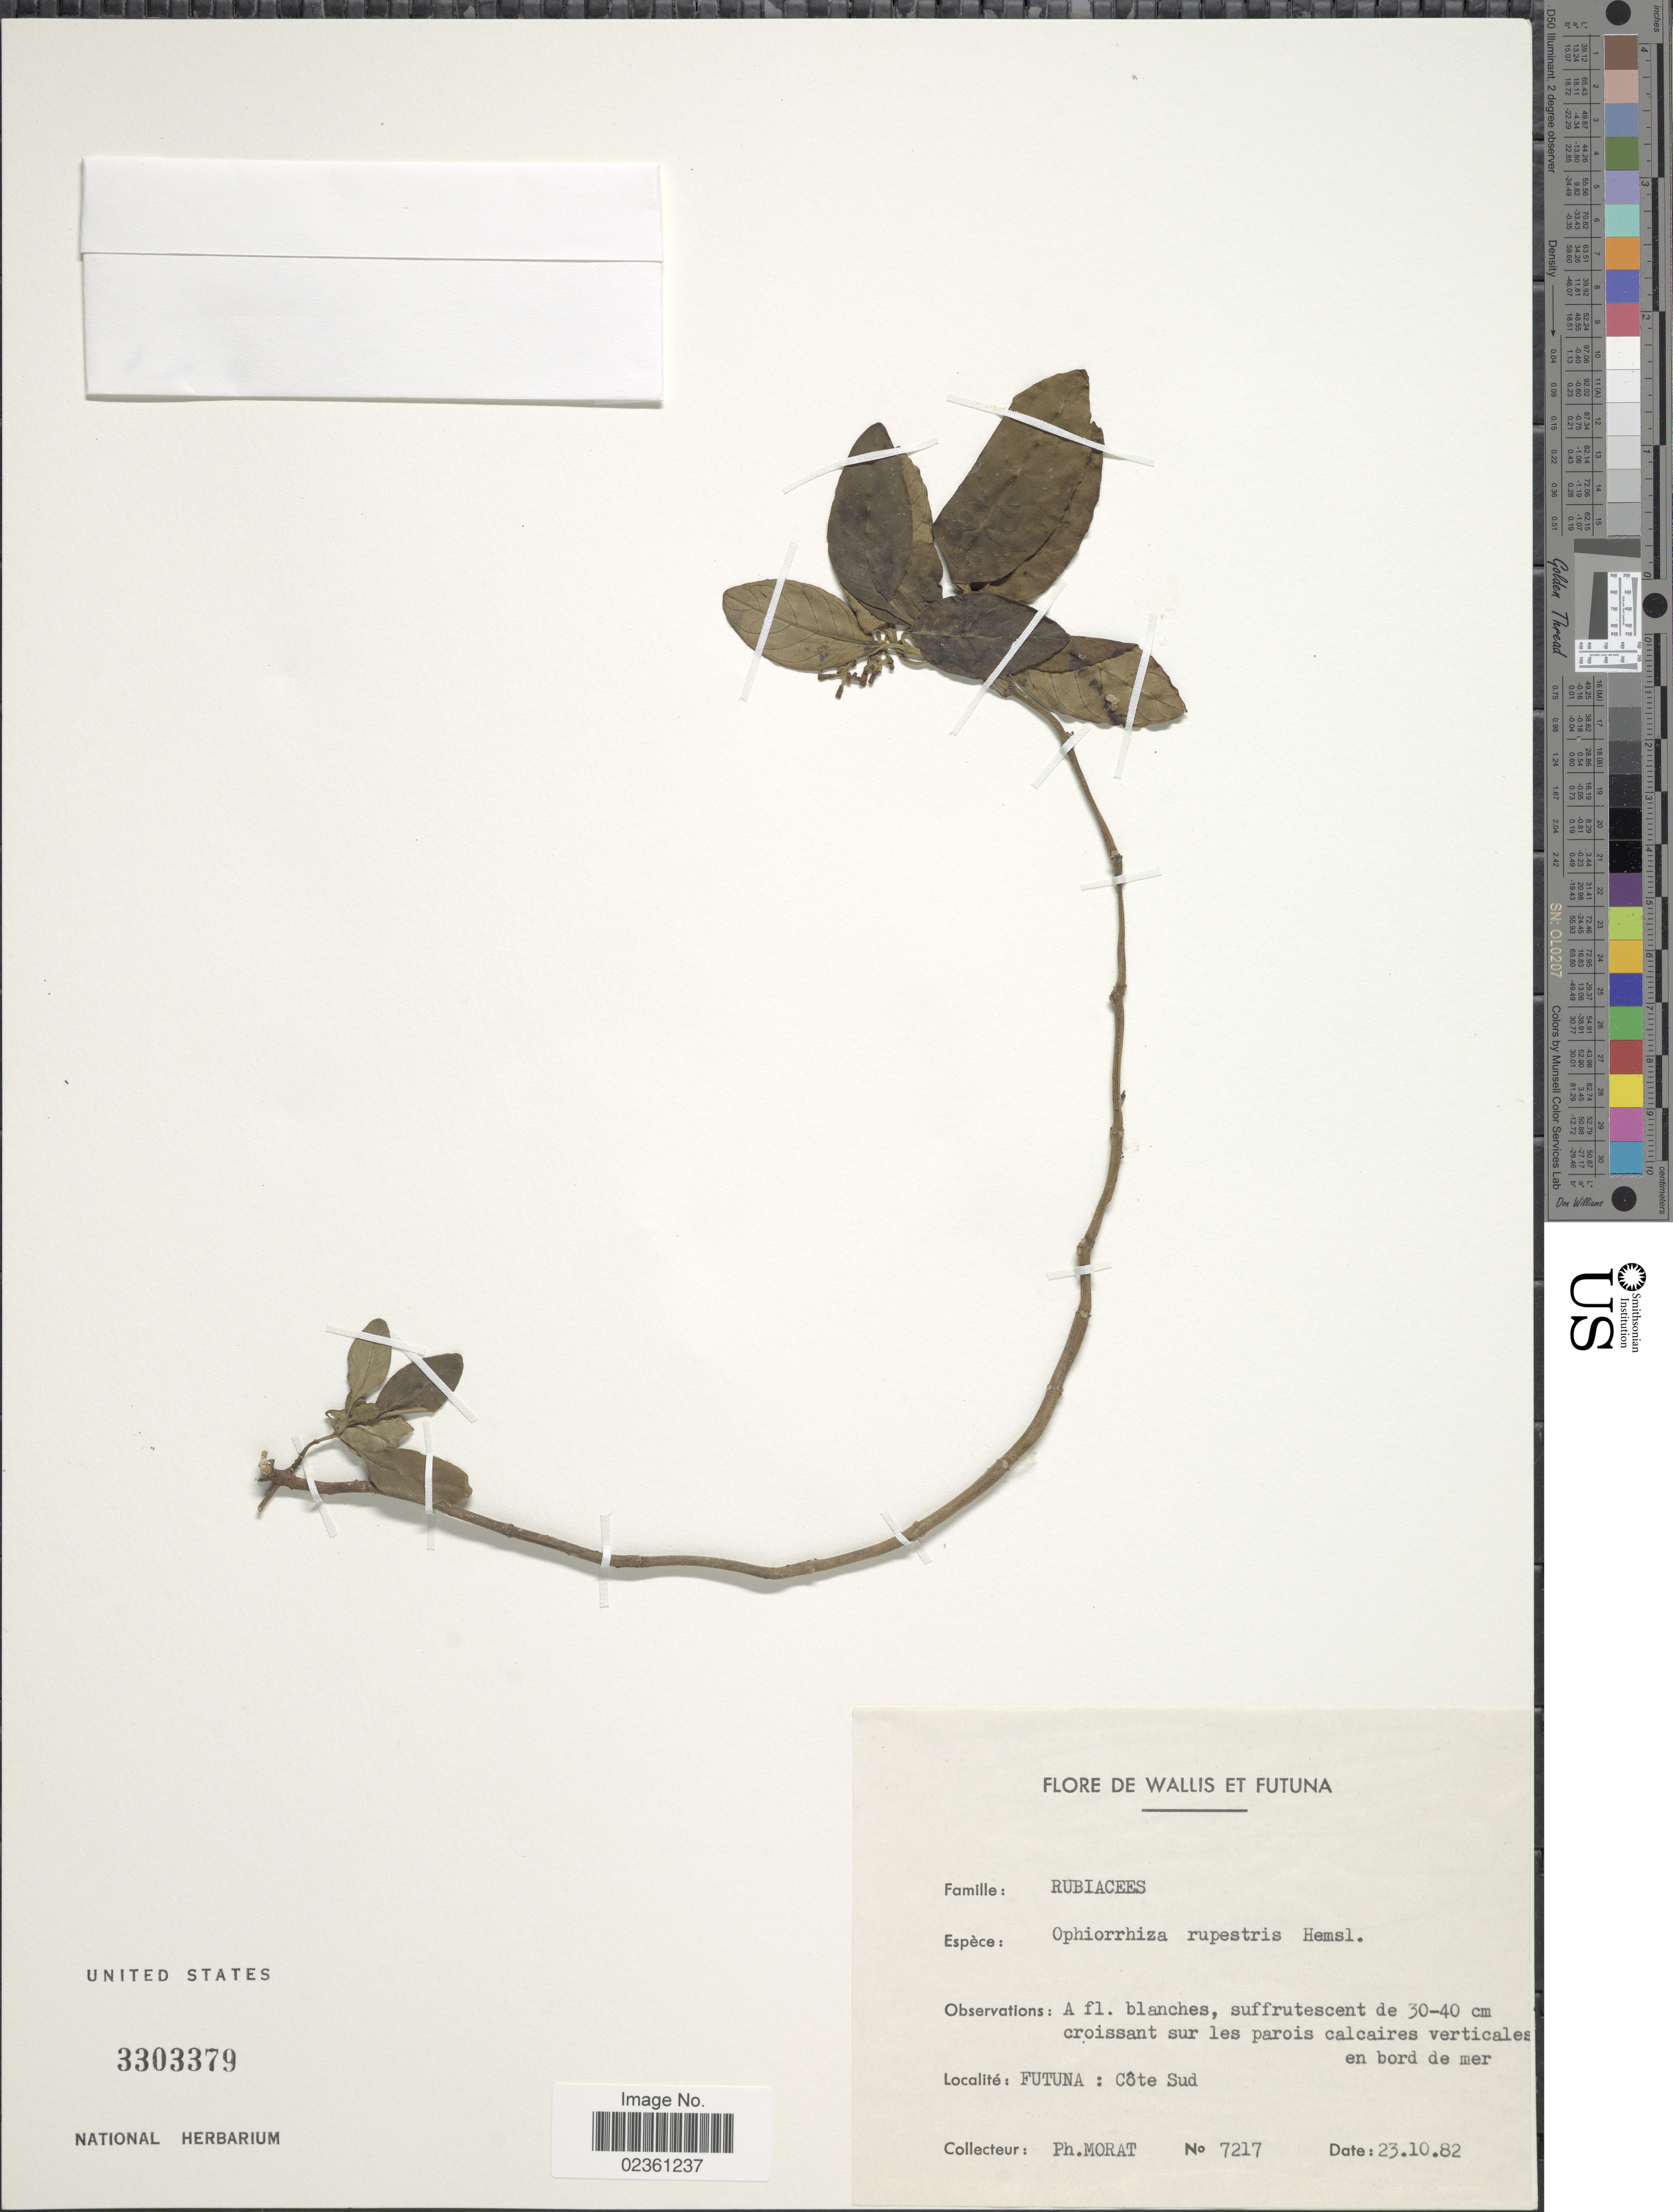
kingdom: Plantae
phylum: Tracheophyta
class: Magnoliopsida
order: Gentianales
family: Rubiaceae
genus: Ophiorrhiza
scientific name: Ophiorrhiza rupestris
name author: Hemsl.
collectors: P. Morat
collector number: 7217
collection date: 1982-10-23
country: Wallis and Futuna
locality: Futuna: Côte Sud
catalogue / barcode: US 3303379